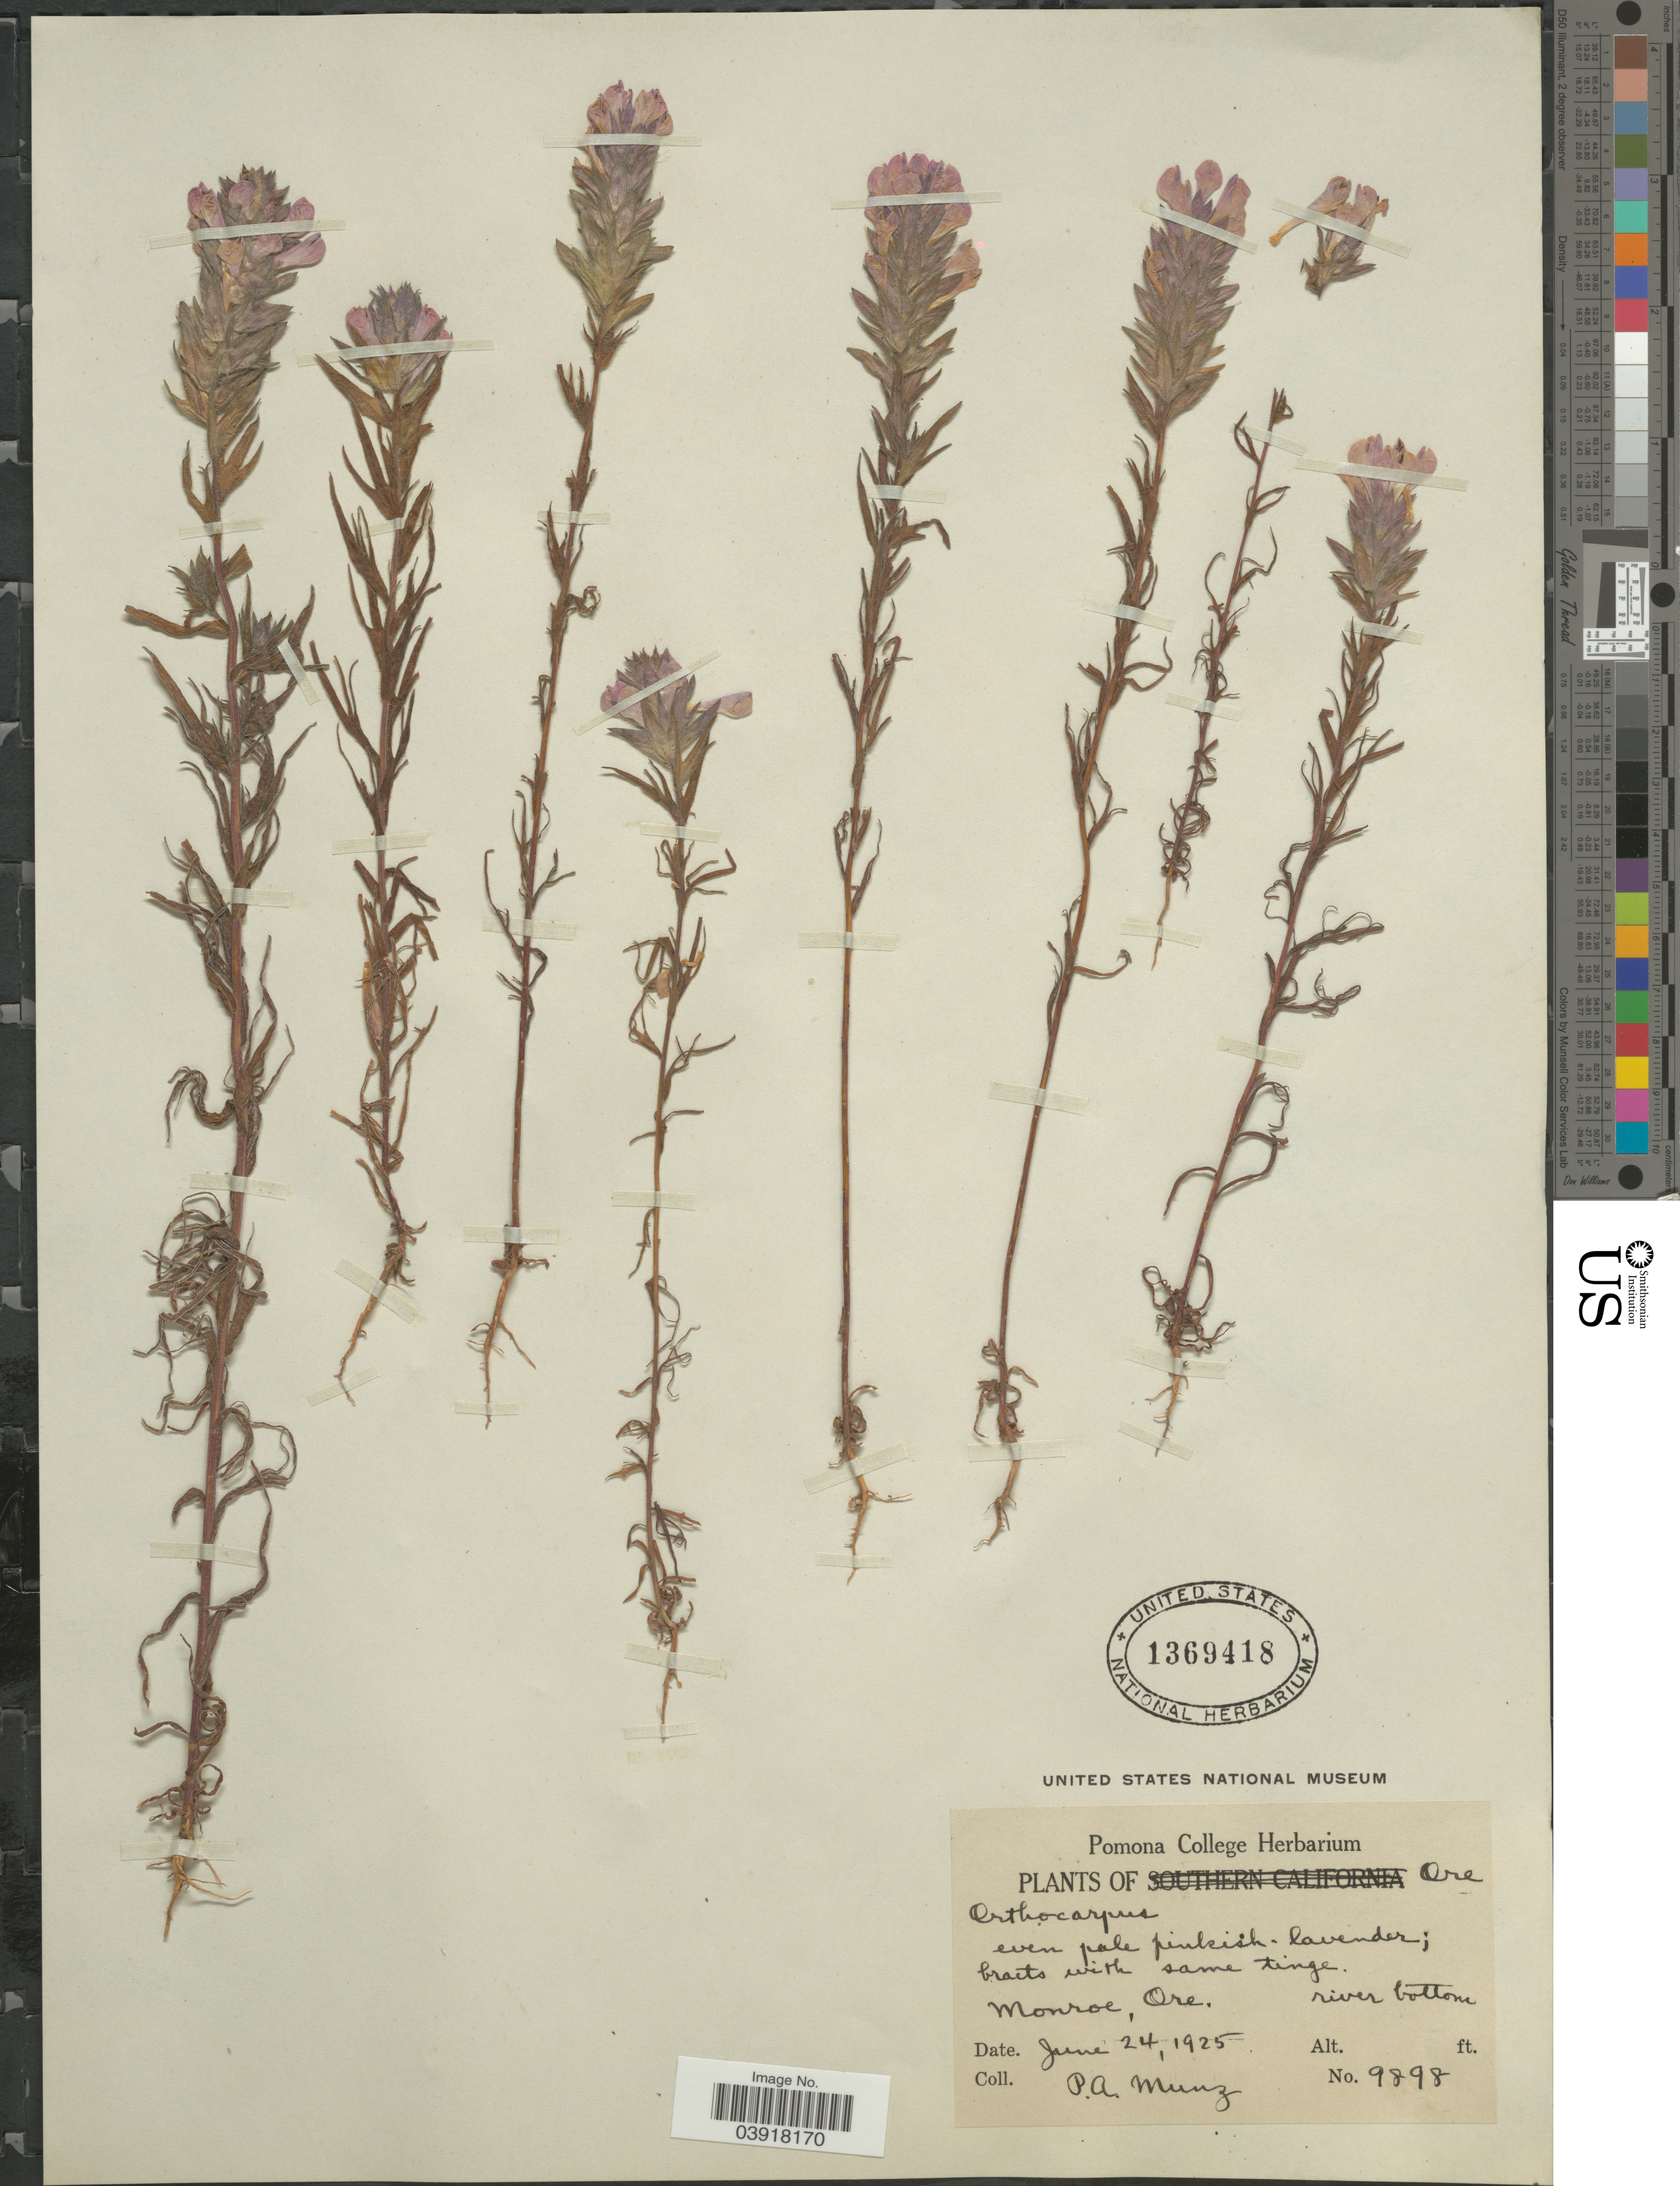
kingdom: Plantae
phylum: Tracheophyta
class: Magnoliopsida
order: Lamiales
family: Orobanchaceae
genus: Orthocarpus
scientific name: Orthocarpus sp.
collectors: P. A. Munz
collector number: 9898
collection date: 1925-06-24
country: United States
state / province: Oregon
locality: Monroe.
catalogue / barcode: US 1369418